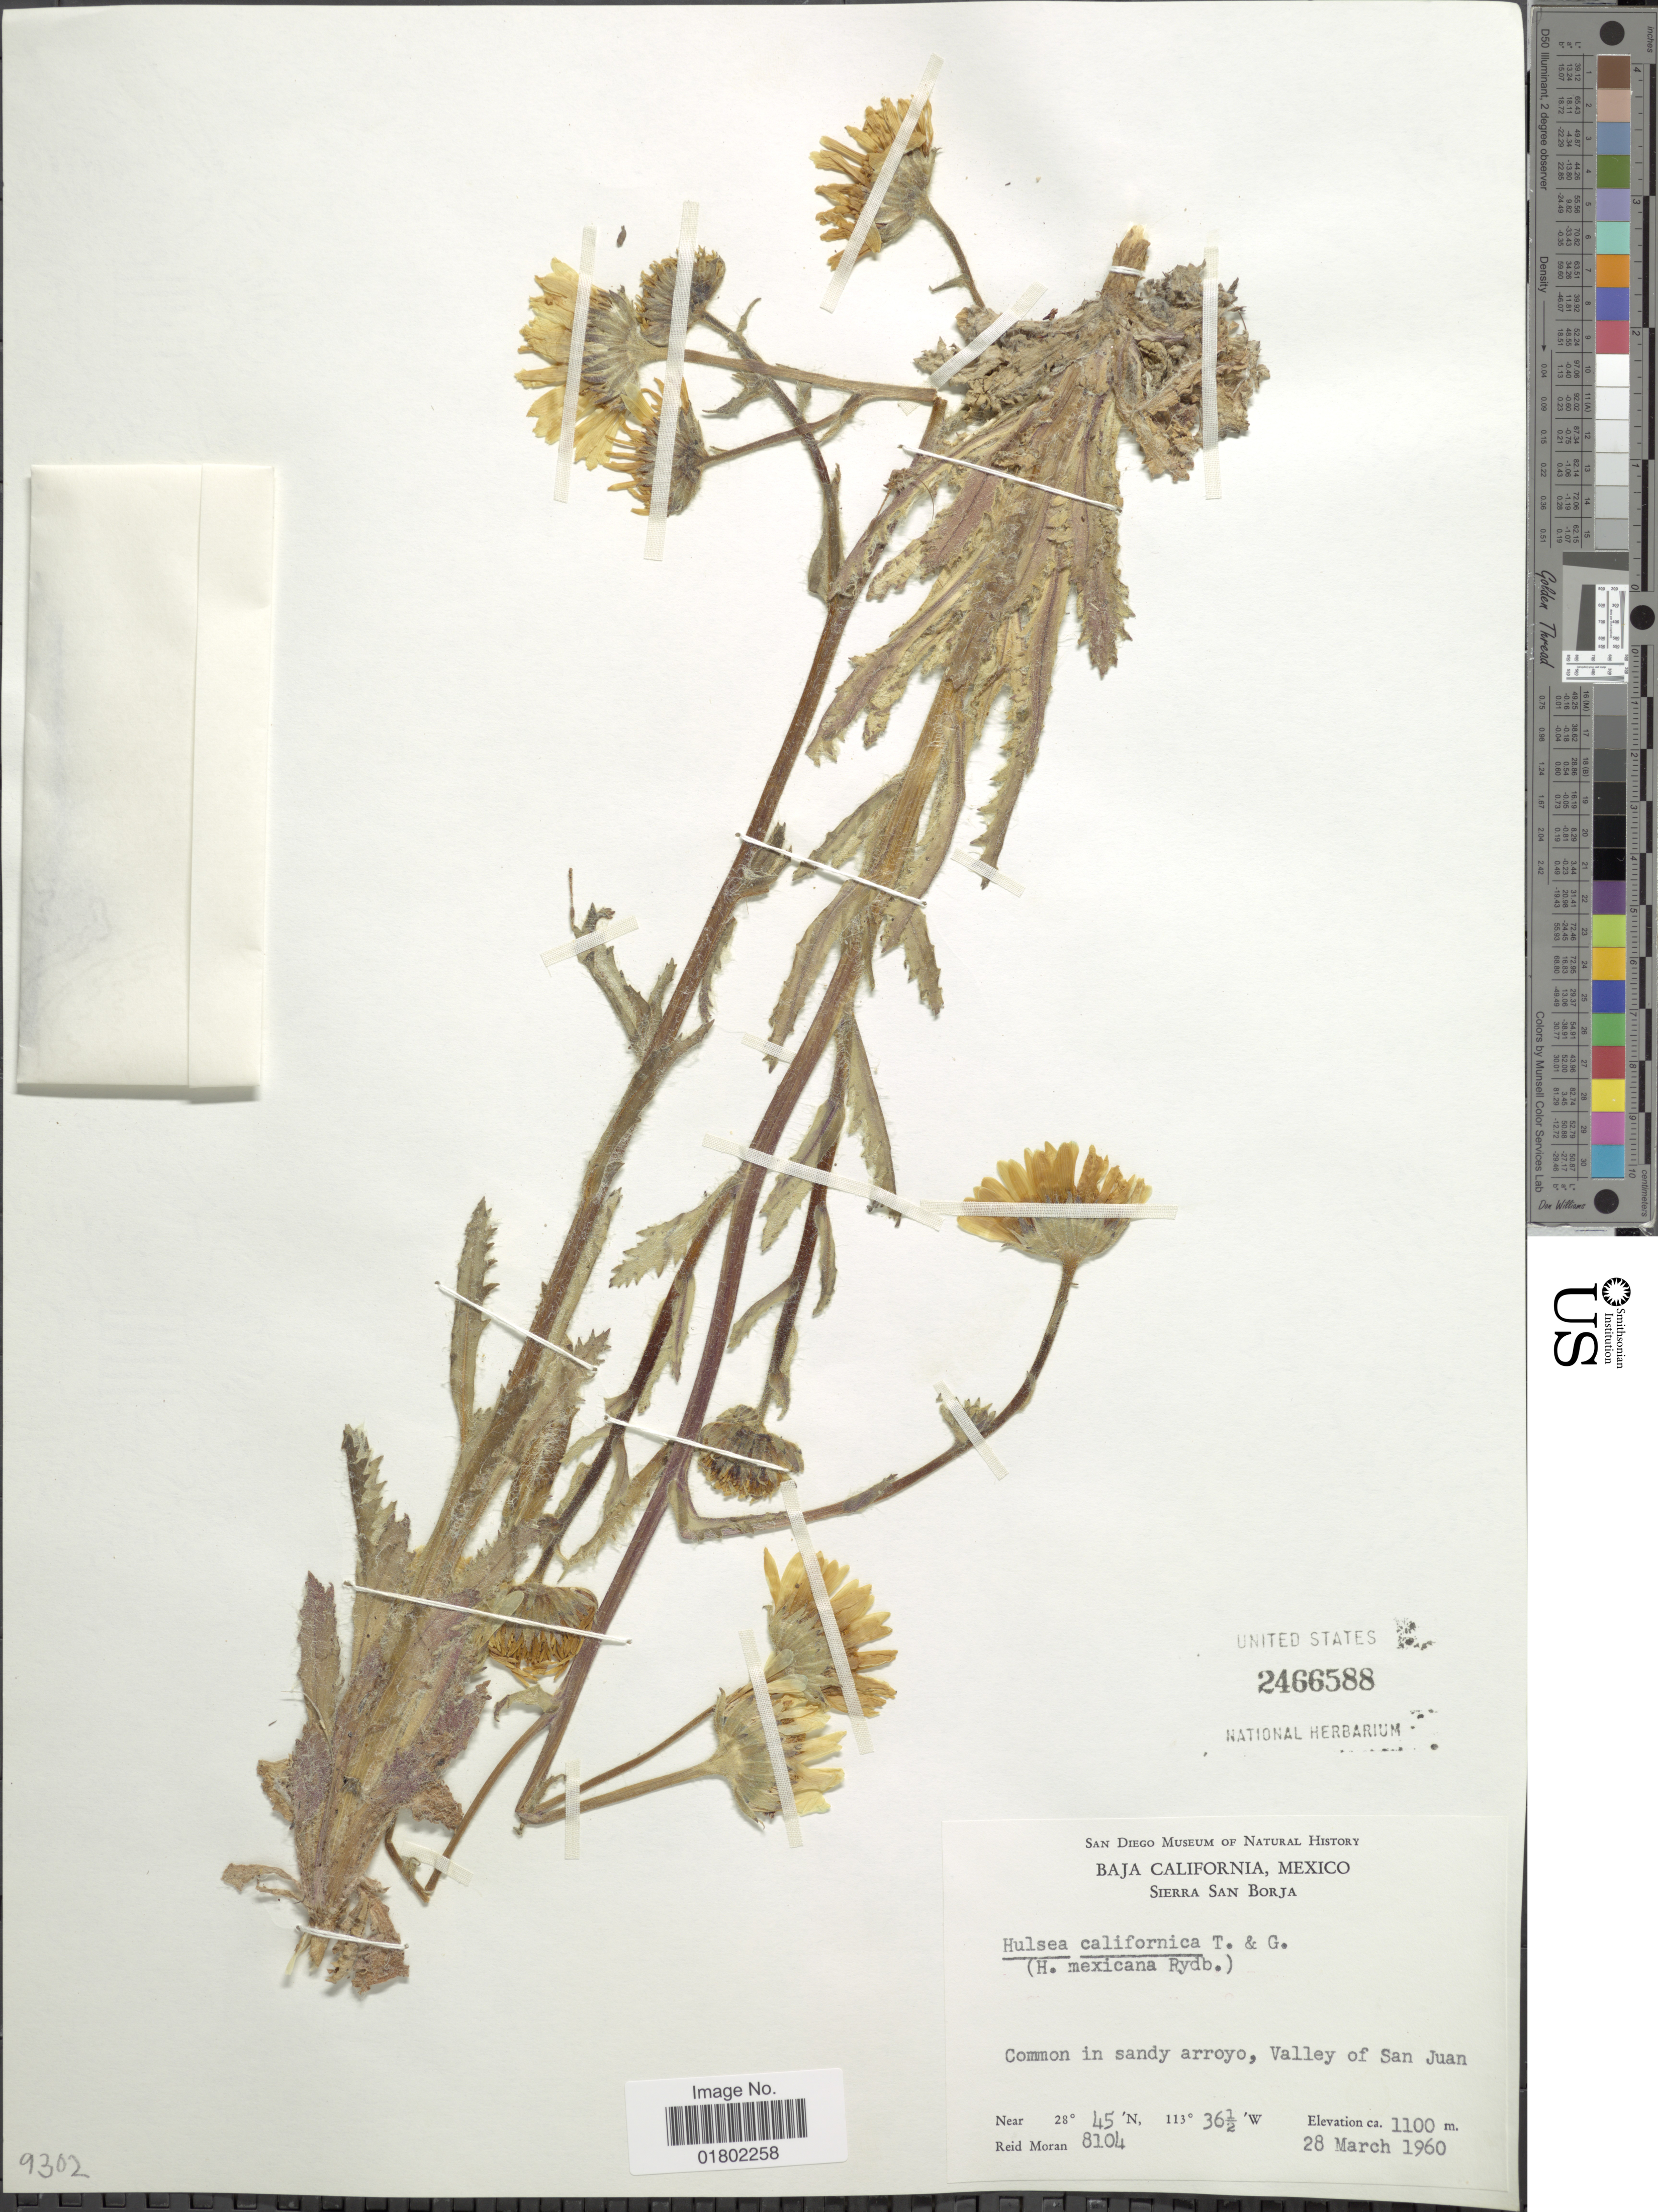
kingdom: Plantae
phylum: Tracheophyta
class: Magnoliopsida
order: Asterales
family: Asteraceae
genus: Hulsea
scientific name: Hulsea californica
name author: Torr. & A. Gray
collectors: R. V. Moran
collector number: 8104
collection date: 1960-03-28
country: Mexico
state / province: Baja California Norte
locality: Sierra San Borja, Valley of San Juan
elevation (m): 1100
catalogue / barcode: US 2466588